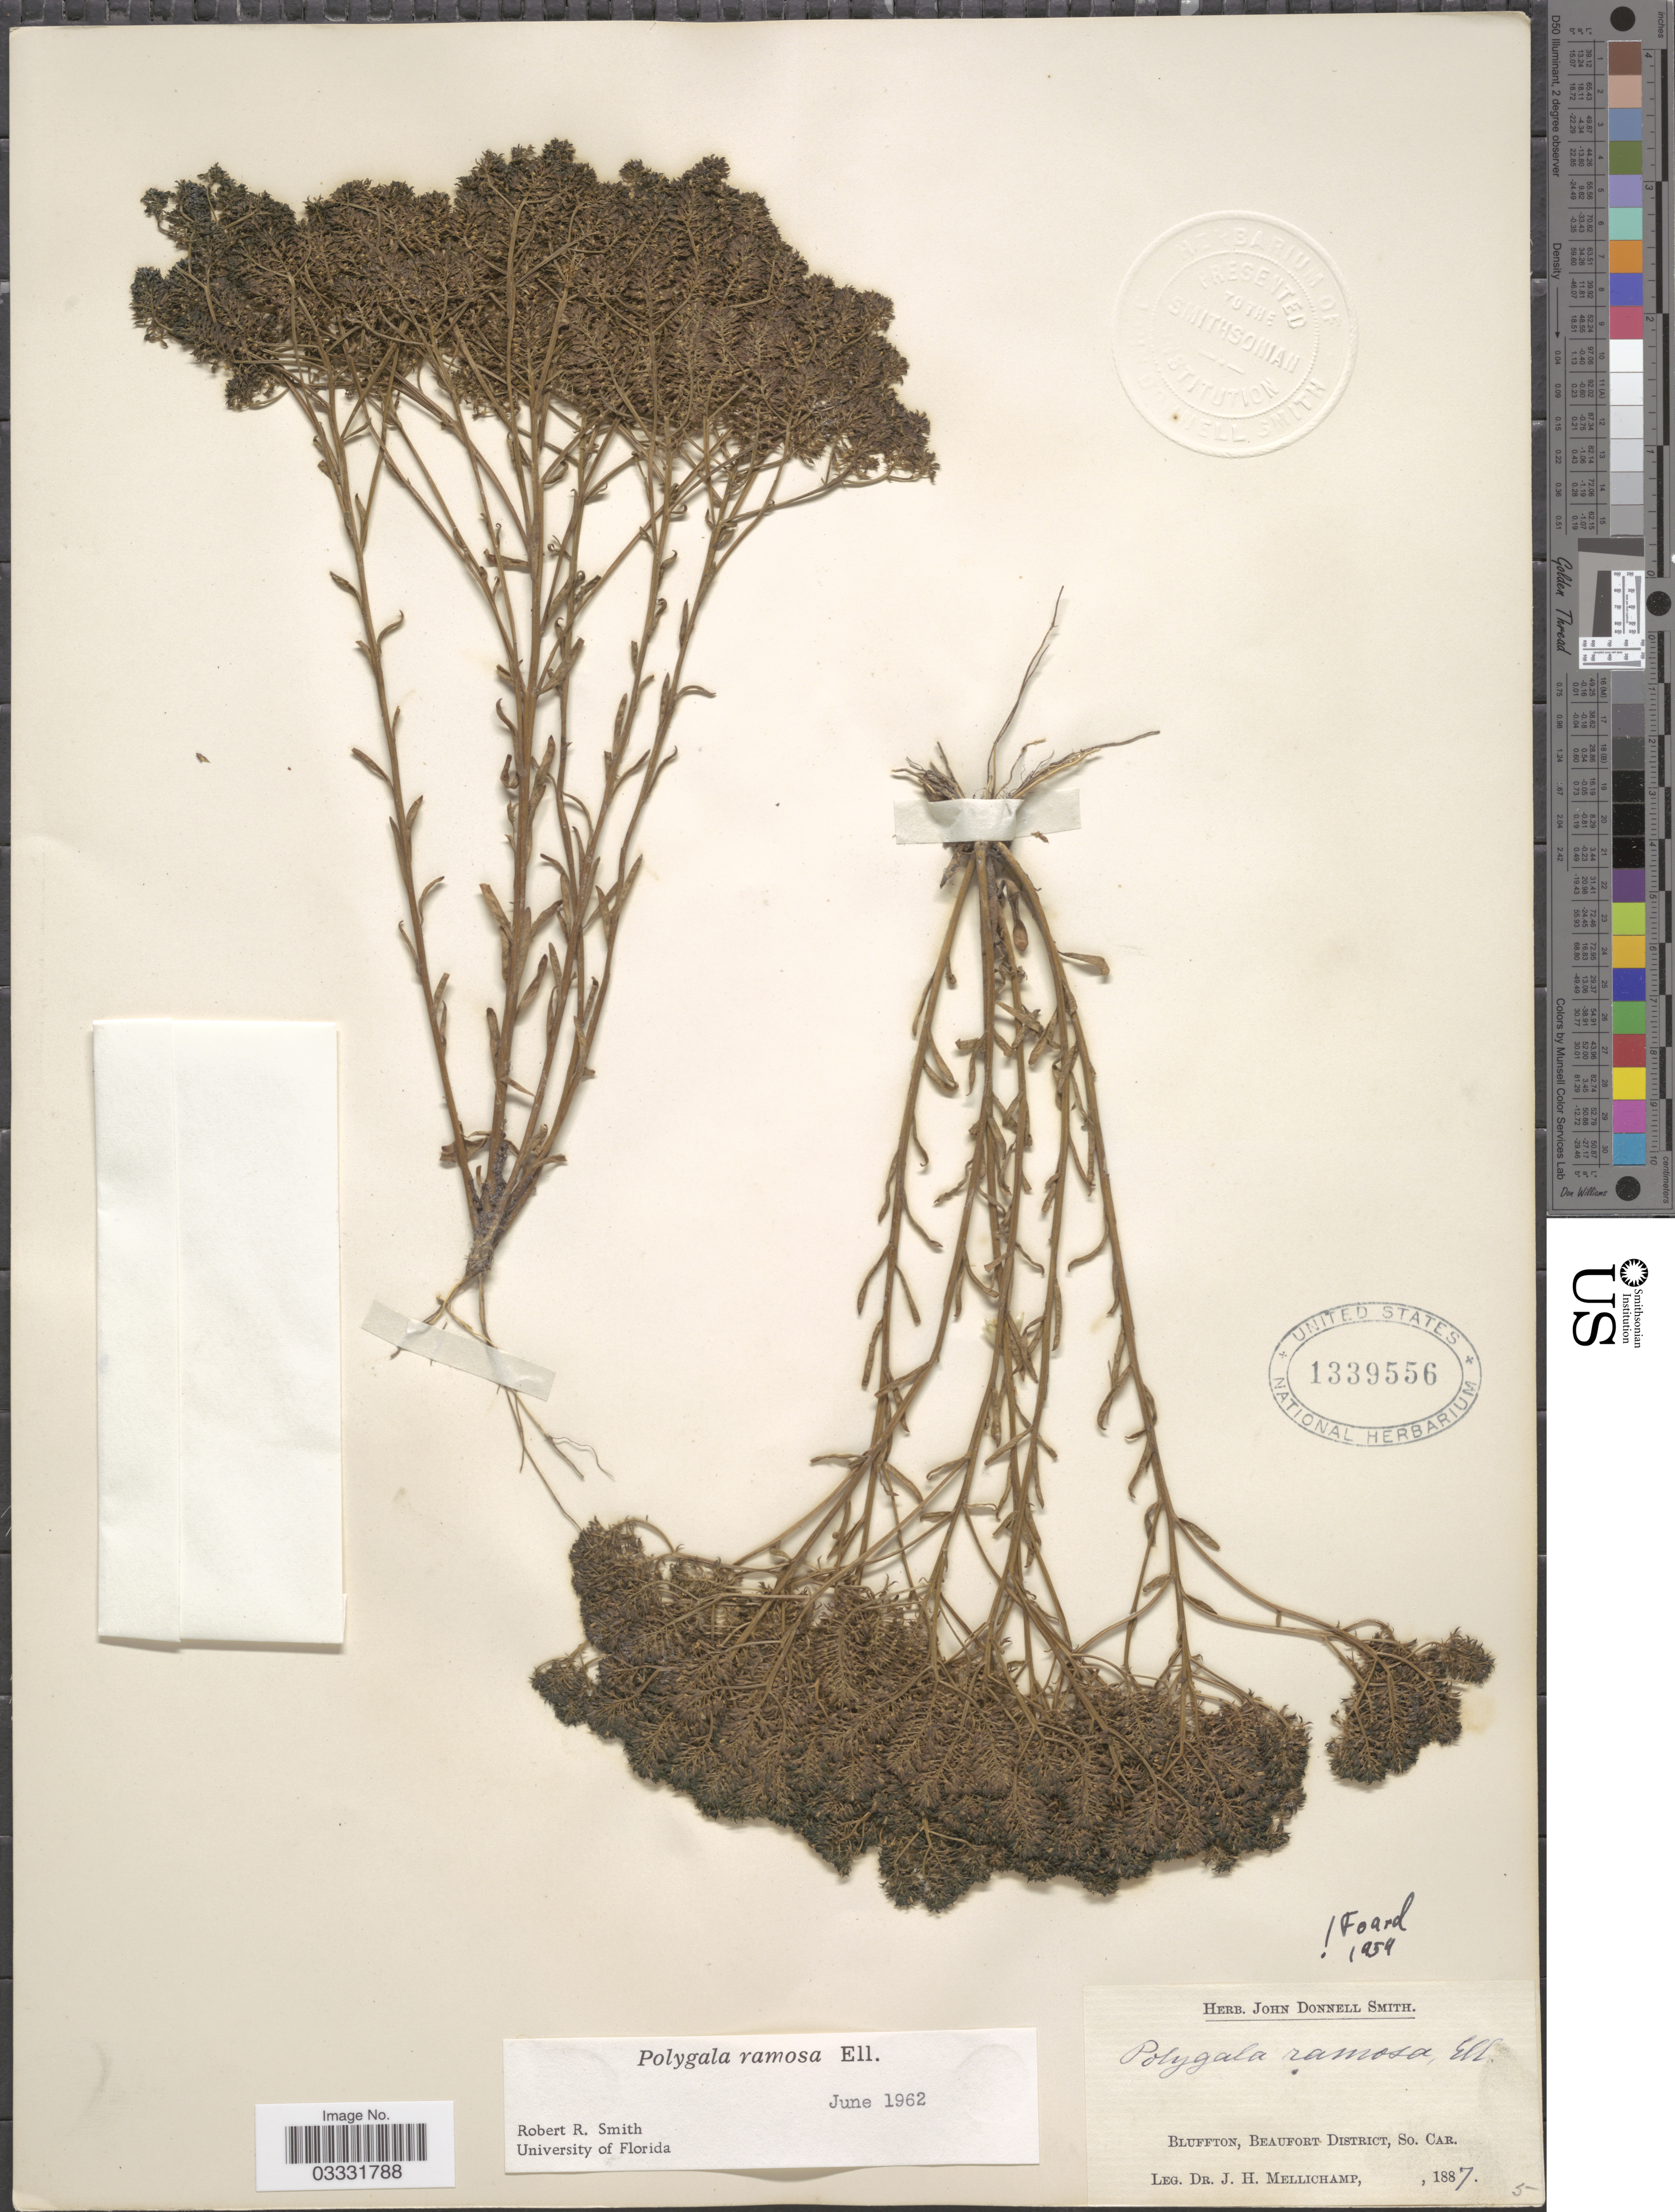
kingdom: Plantae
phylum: Tracheophyta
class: Magnoliopsida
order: Fabales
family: Polygalaceae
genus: Polygala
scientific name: Polygala ramosa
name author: Elliott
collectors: J. H. Mellichamp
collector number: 5?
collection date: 1887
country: United States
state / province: South Carolina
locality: Bluffton, Beaufort District.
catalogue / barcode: US 1339556